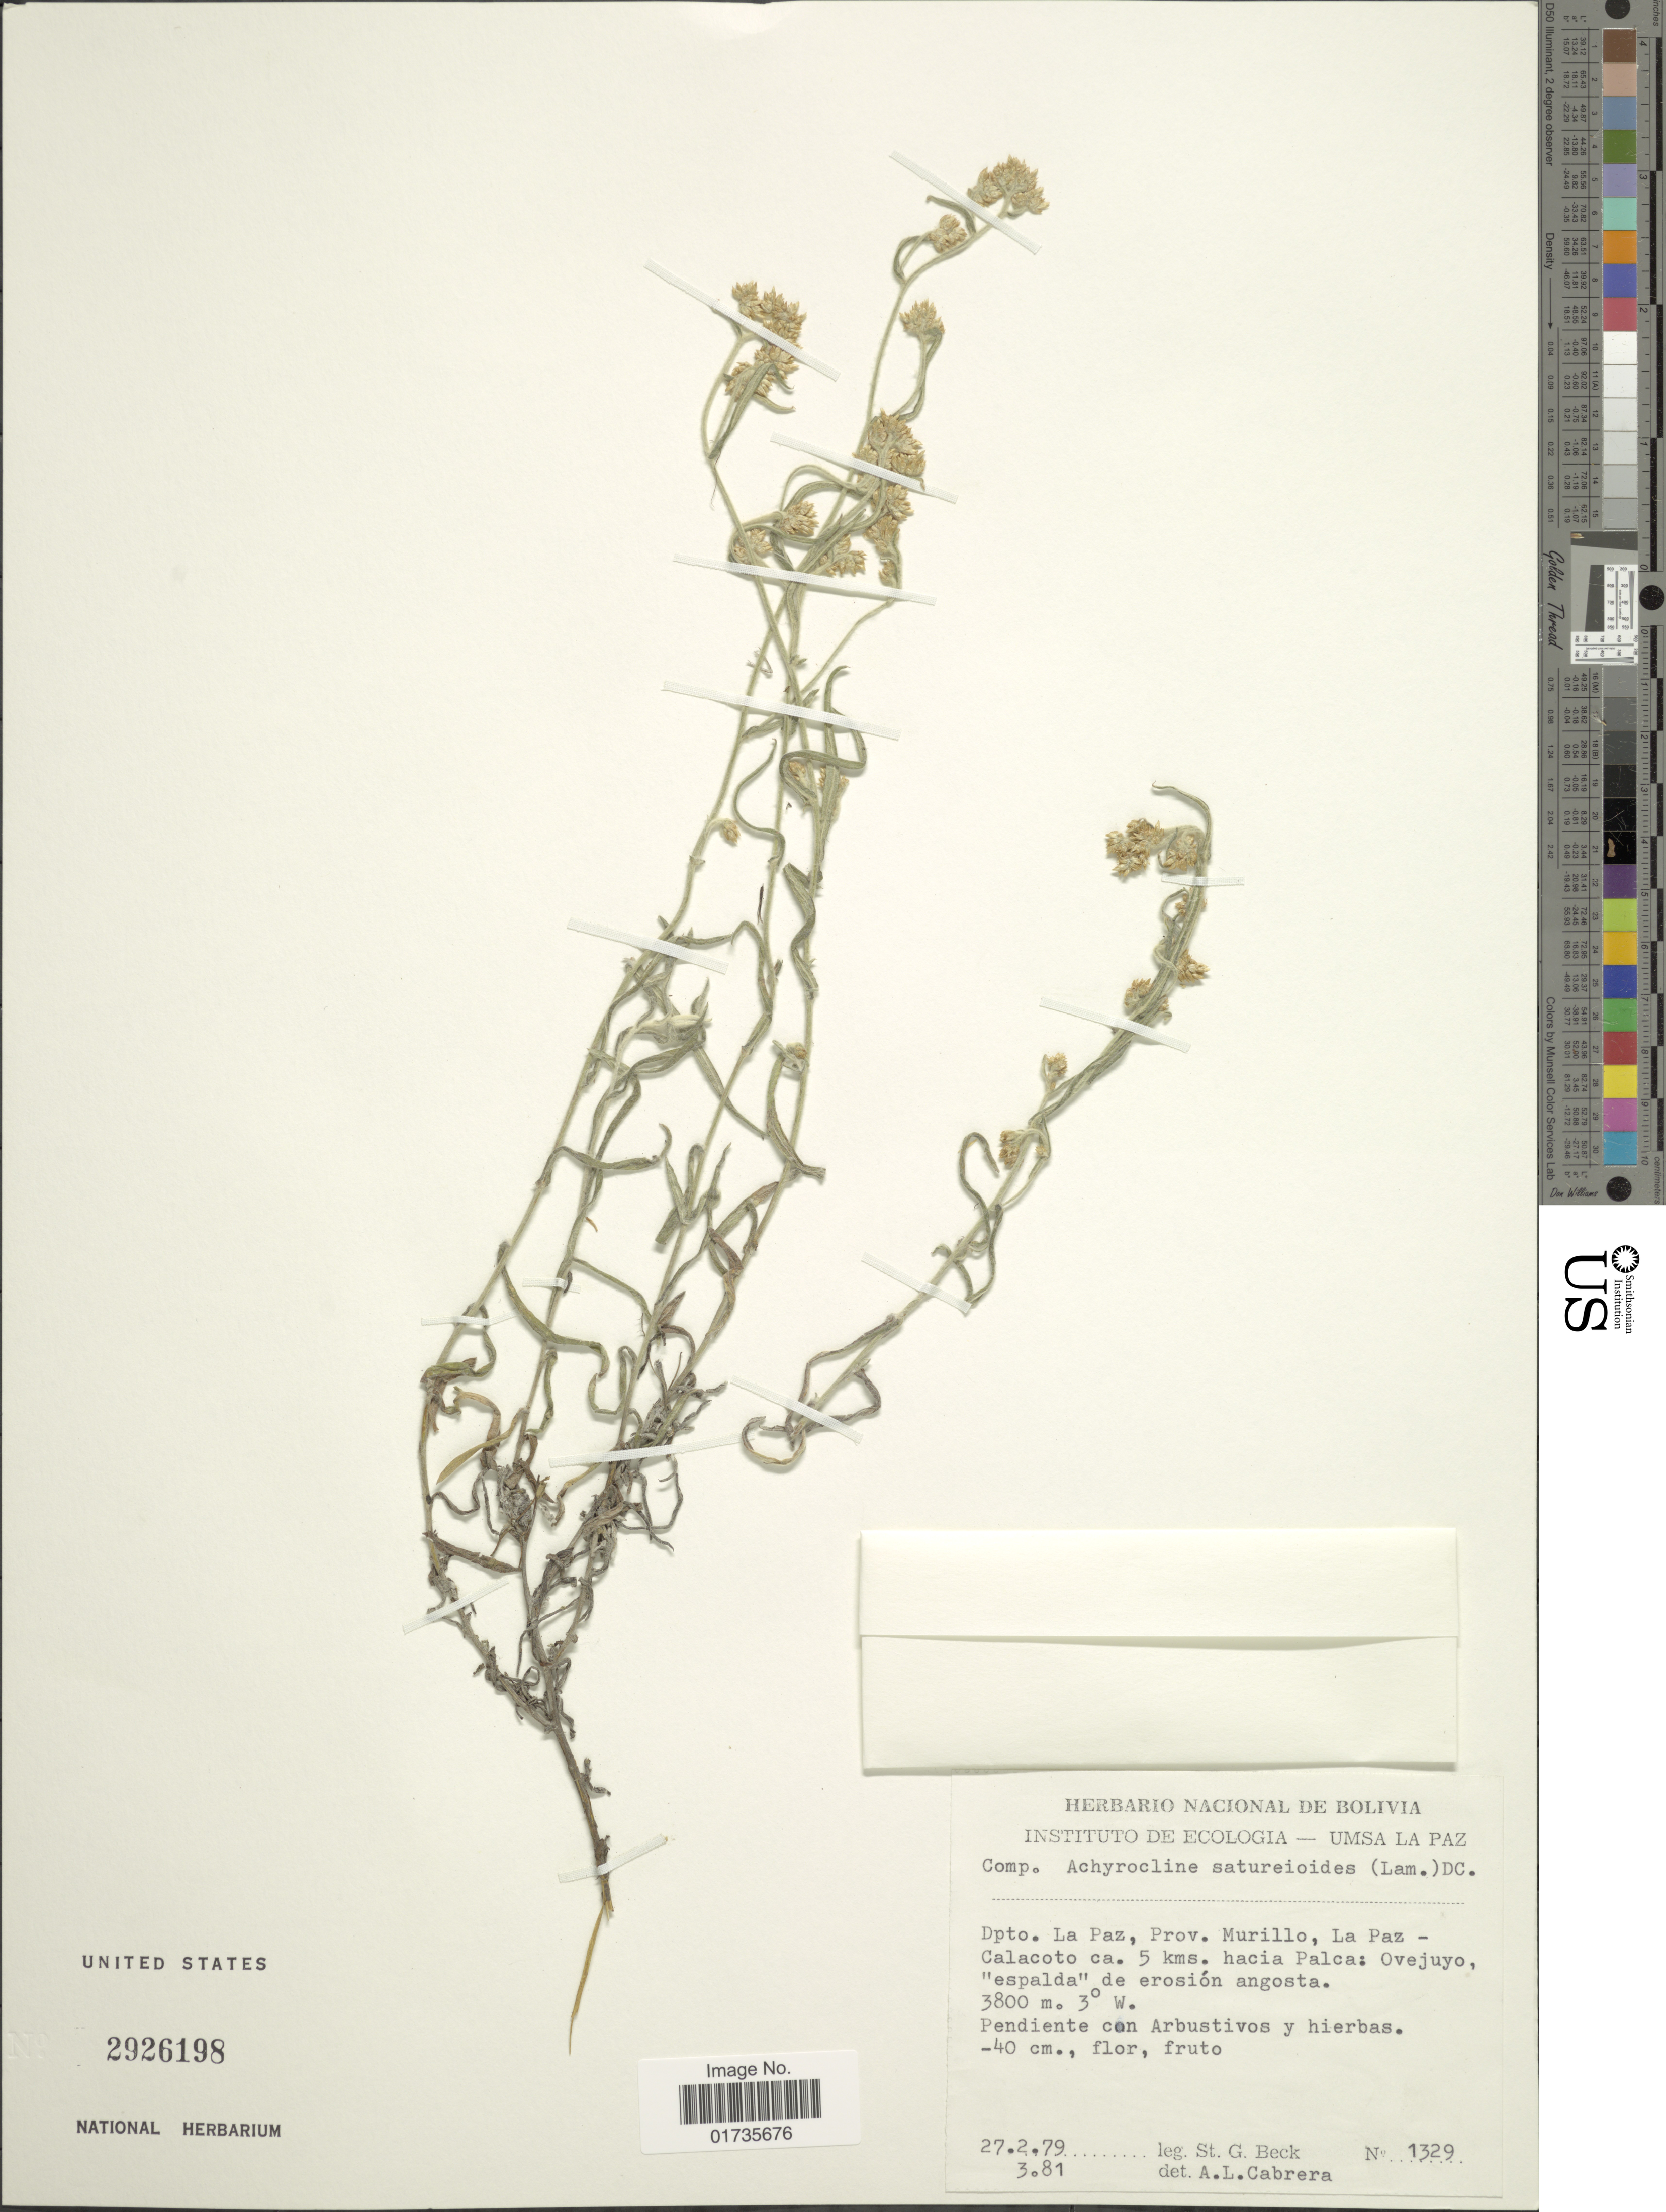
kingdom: Plantae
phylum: Tracheophyta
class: Magnoliopsida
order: Asterales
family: Asteraceae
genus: Achyrocline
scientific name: Achyrocline satureioides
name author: (Lam.) DC.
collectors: S. G. Beck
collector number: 1329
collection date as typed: Transcribed d/m/y: 27/2/79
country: Bolivia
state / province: La Paz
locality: Dpto. la Paz, Prov. Murillo, La Paz - Calacoto ca. 5 kms hacia Palca: Ovejuyo, 'espalda' de erosión angosta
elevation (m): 3800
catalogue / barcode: US 2926198